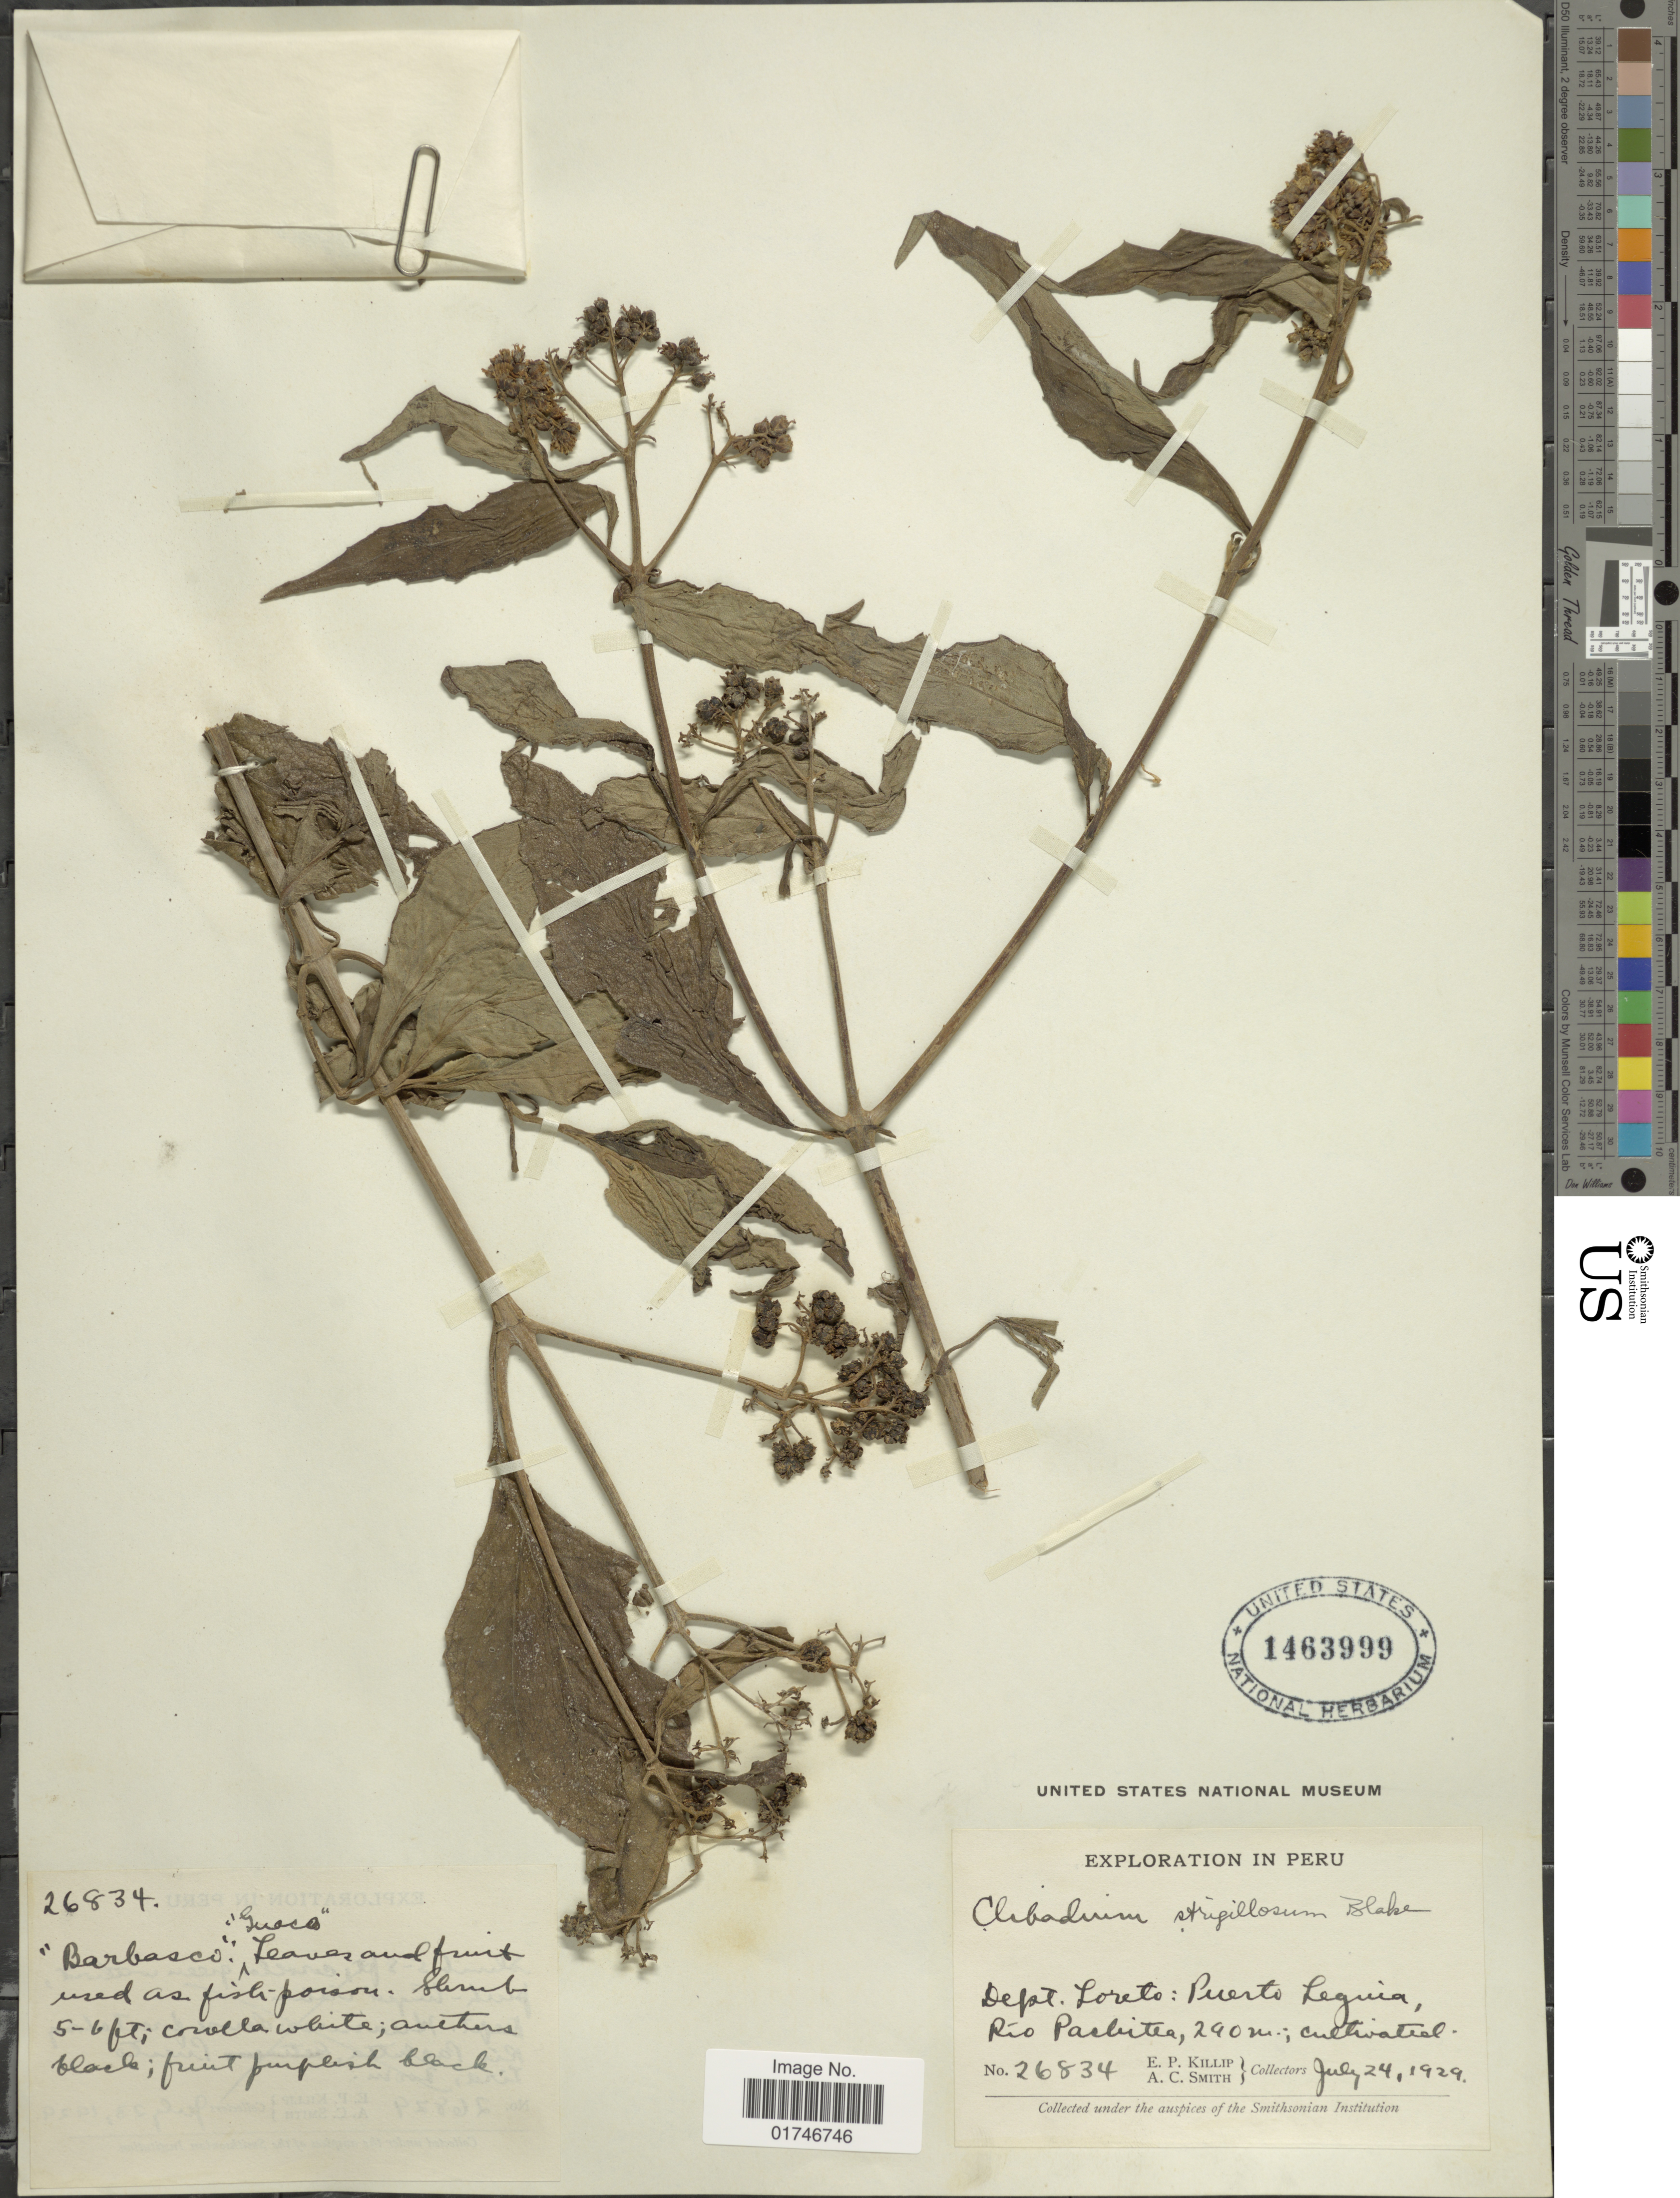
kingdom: Plantae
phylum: Tracheophyta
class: Magnoliopsida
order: Asterales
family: Asteraceae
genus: Clibadium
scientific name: Clibadium strigillosum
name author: S.F. Blake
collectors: E. P. Killip & A. C. Smith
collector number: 26834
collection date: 1929-07-24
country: Peru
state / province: Loreto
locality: Dept. Loreto: Puerto Leguia, Río Pachitea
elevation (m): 290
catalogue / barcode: US 1463999